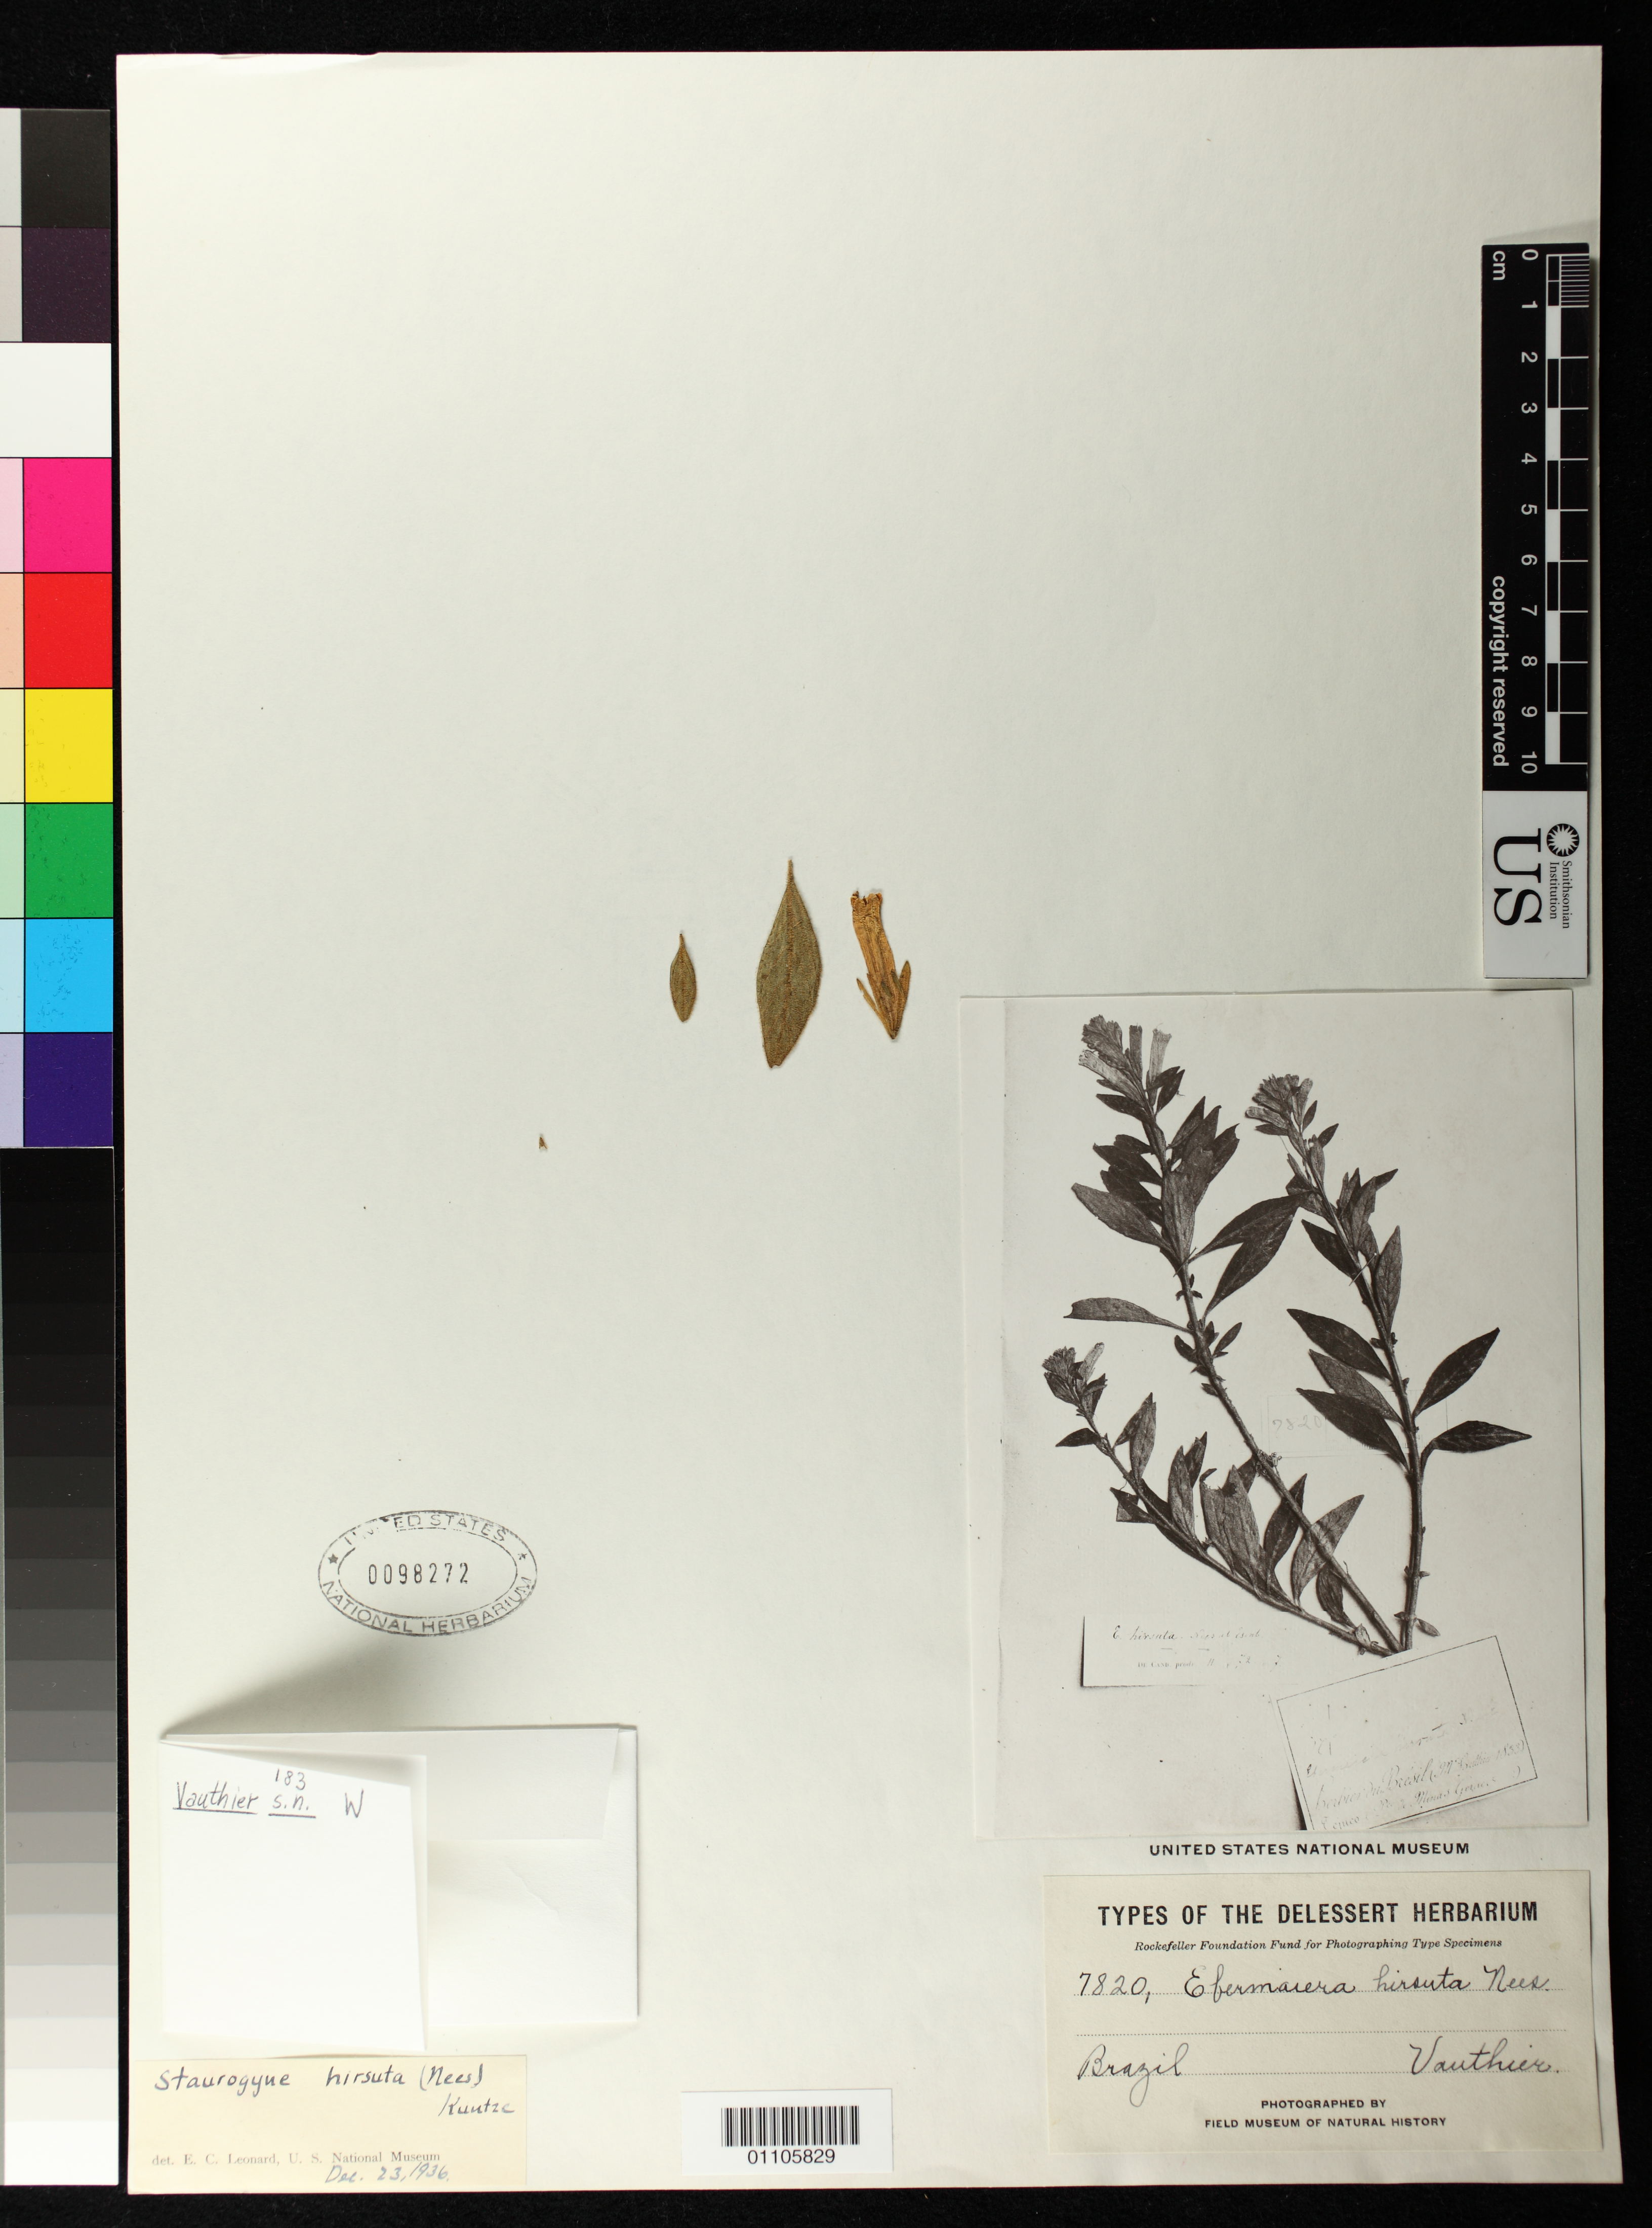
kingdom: Plantae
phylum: Tracheophyta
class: Magnoliopsida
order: Lamiales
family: Acanthaceae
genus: Ebermaiera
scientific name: Ebermaiera hirsuta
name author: Nees in Mart.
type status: Syntype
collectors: A. Vauthier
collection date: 1833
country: Brazil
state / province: Minas Gerais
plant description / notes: Photograph and fragmentary material of type specimen ex herb. Delessert.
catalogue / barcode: US 98272